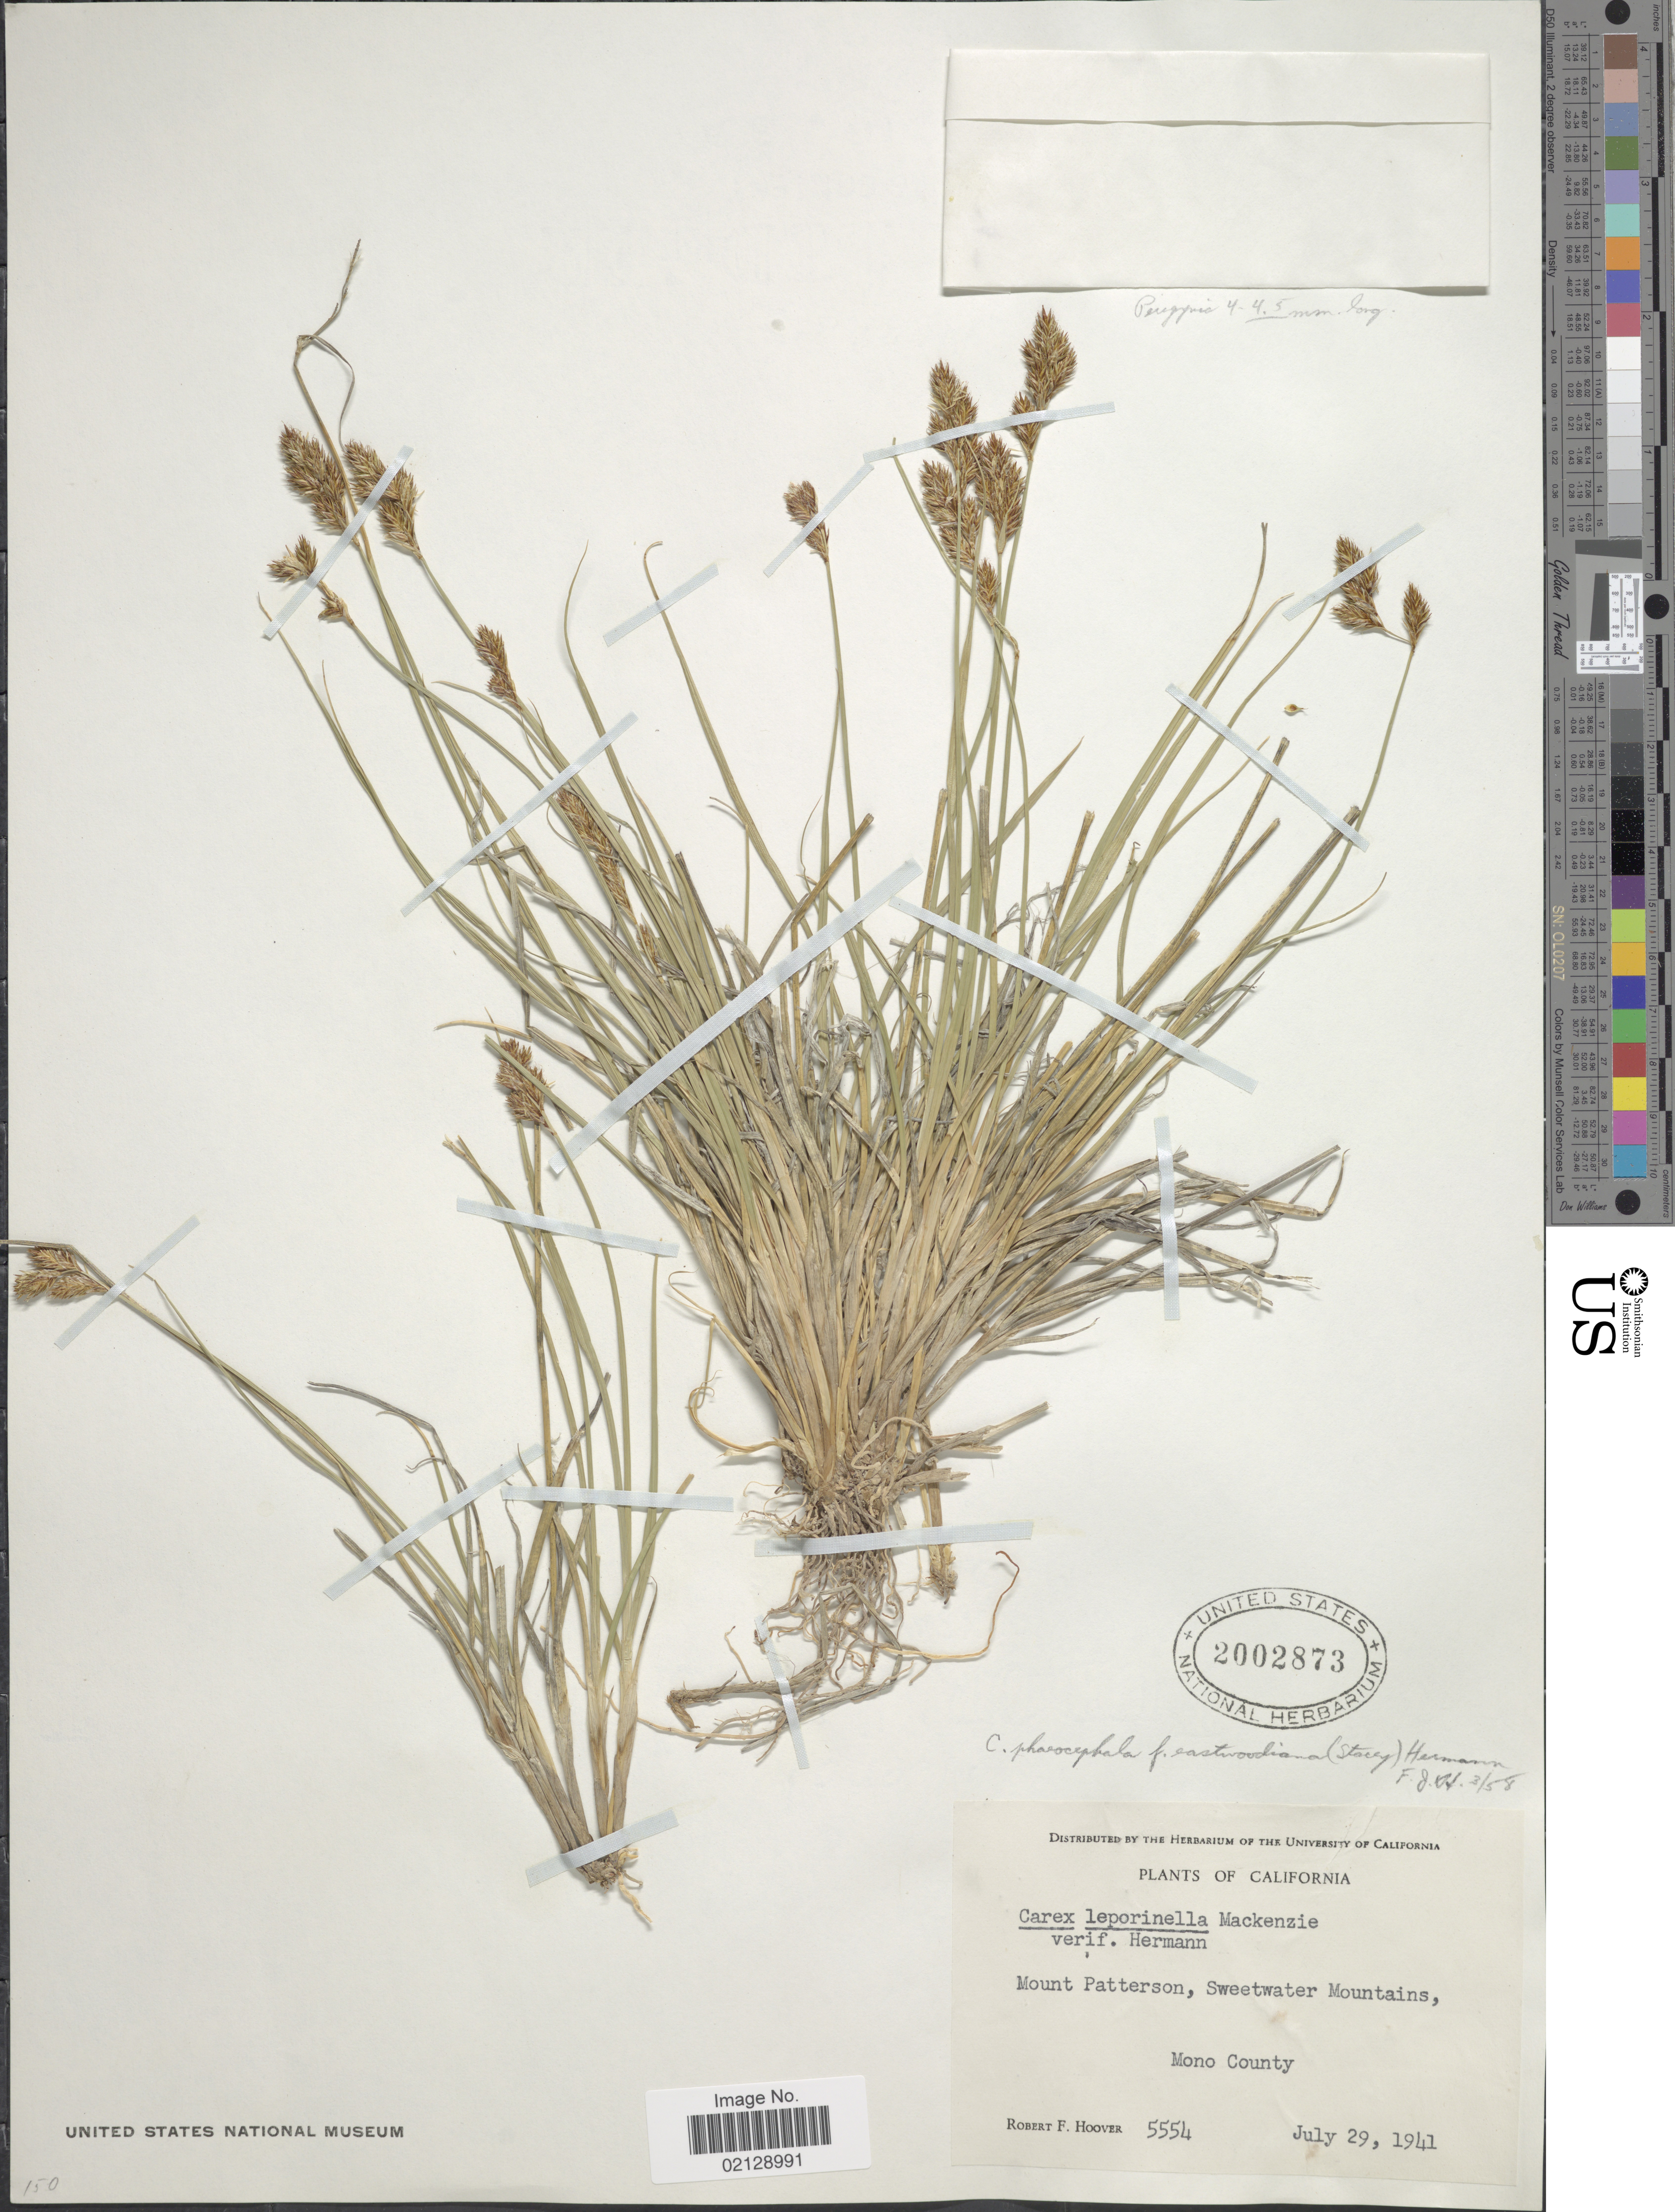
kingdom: Plantae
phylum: Tracheophyta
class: Liliopsida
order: Poales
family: Cyperaceae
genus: Carex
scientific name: Carex phaeocephala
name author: Piper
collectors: R. F. Hoover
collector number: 5554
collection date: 1941-07-29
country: United States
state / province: California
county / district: Mono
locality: Mount Patterson, Sweetwater Mountains, Mono County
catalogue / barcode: US 2002873